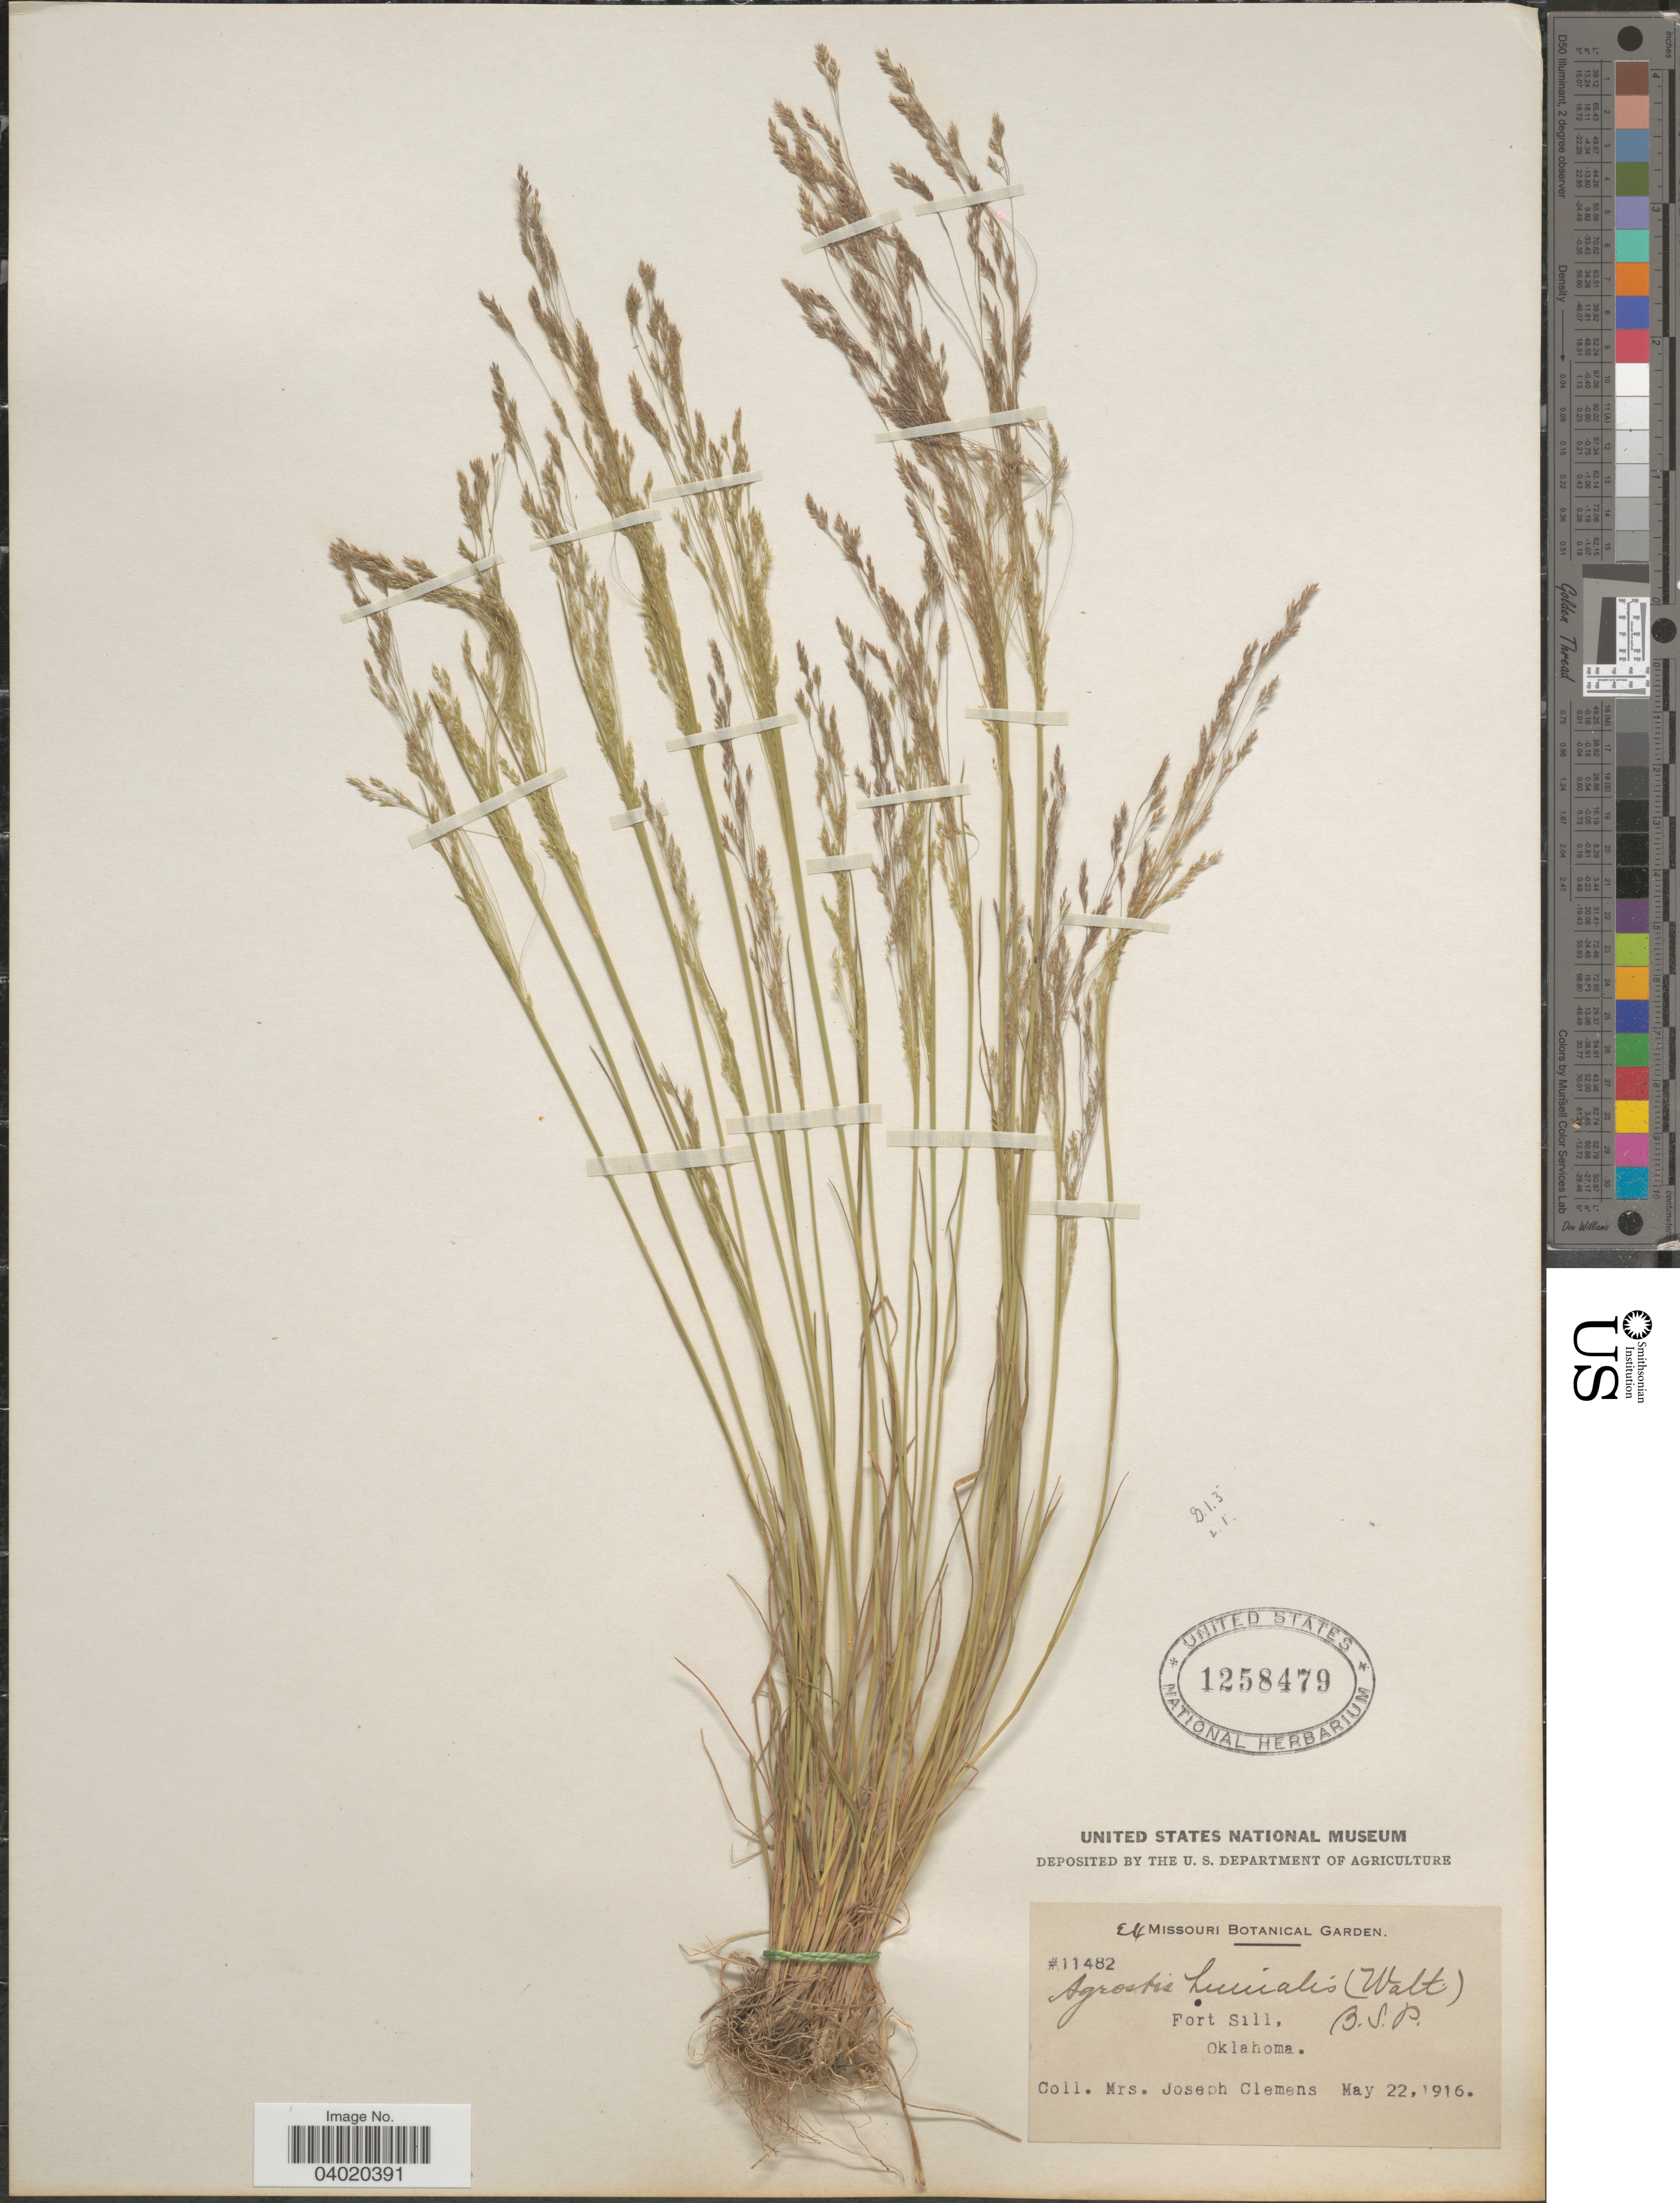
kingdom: Plantae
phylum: Tracheophyta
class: Liliopsida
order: Poales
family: Poaceae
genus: Agrostis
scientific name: Agrostis hyemalis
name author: (Walter) Britton et al.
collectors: J. Clemens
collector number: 11482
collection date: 1916-05-22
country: United States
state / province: Oklahoma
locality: Fort Sill.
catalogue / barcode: US 1258479